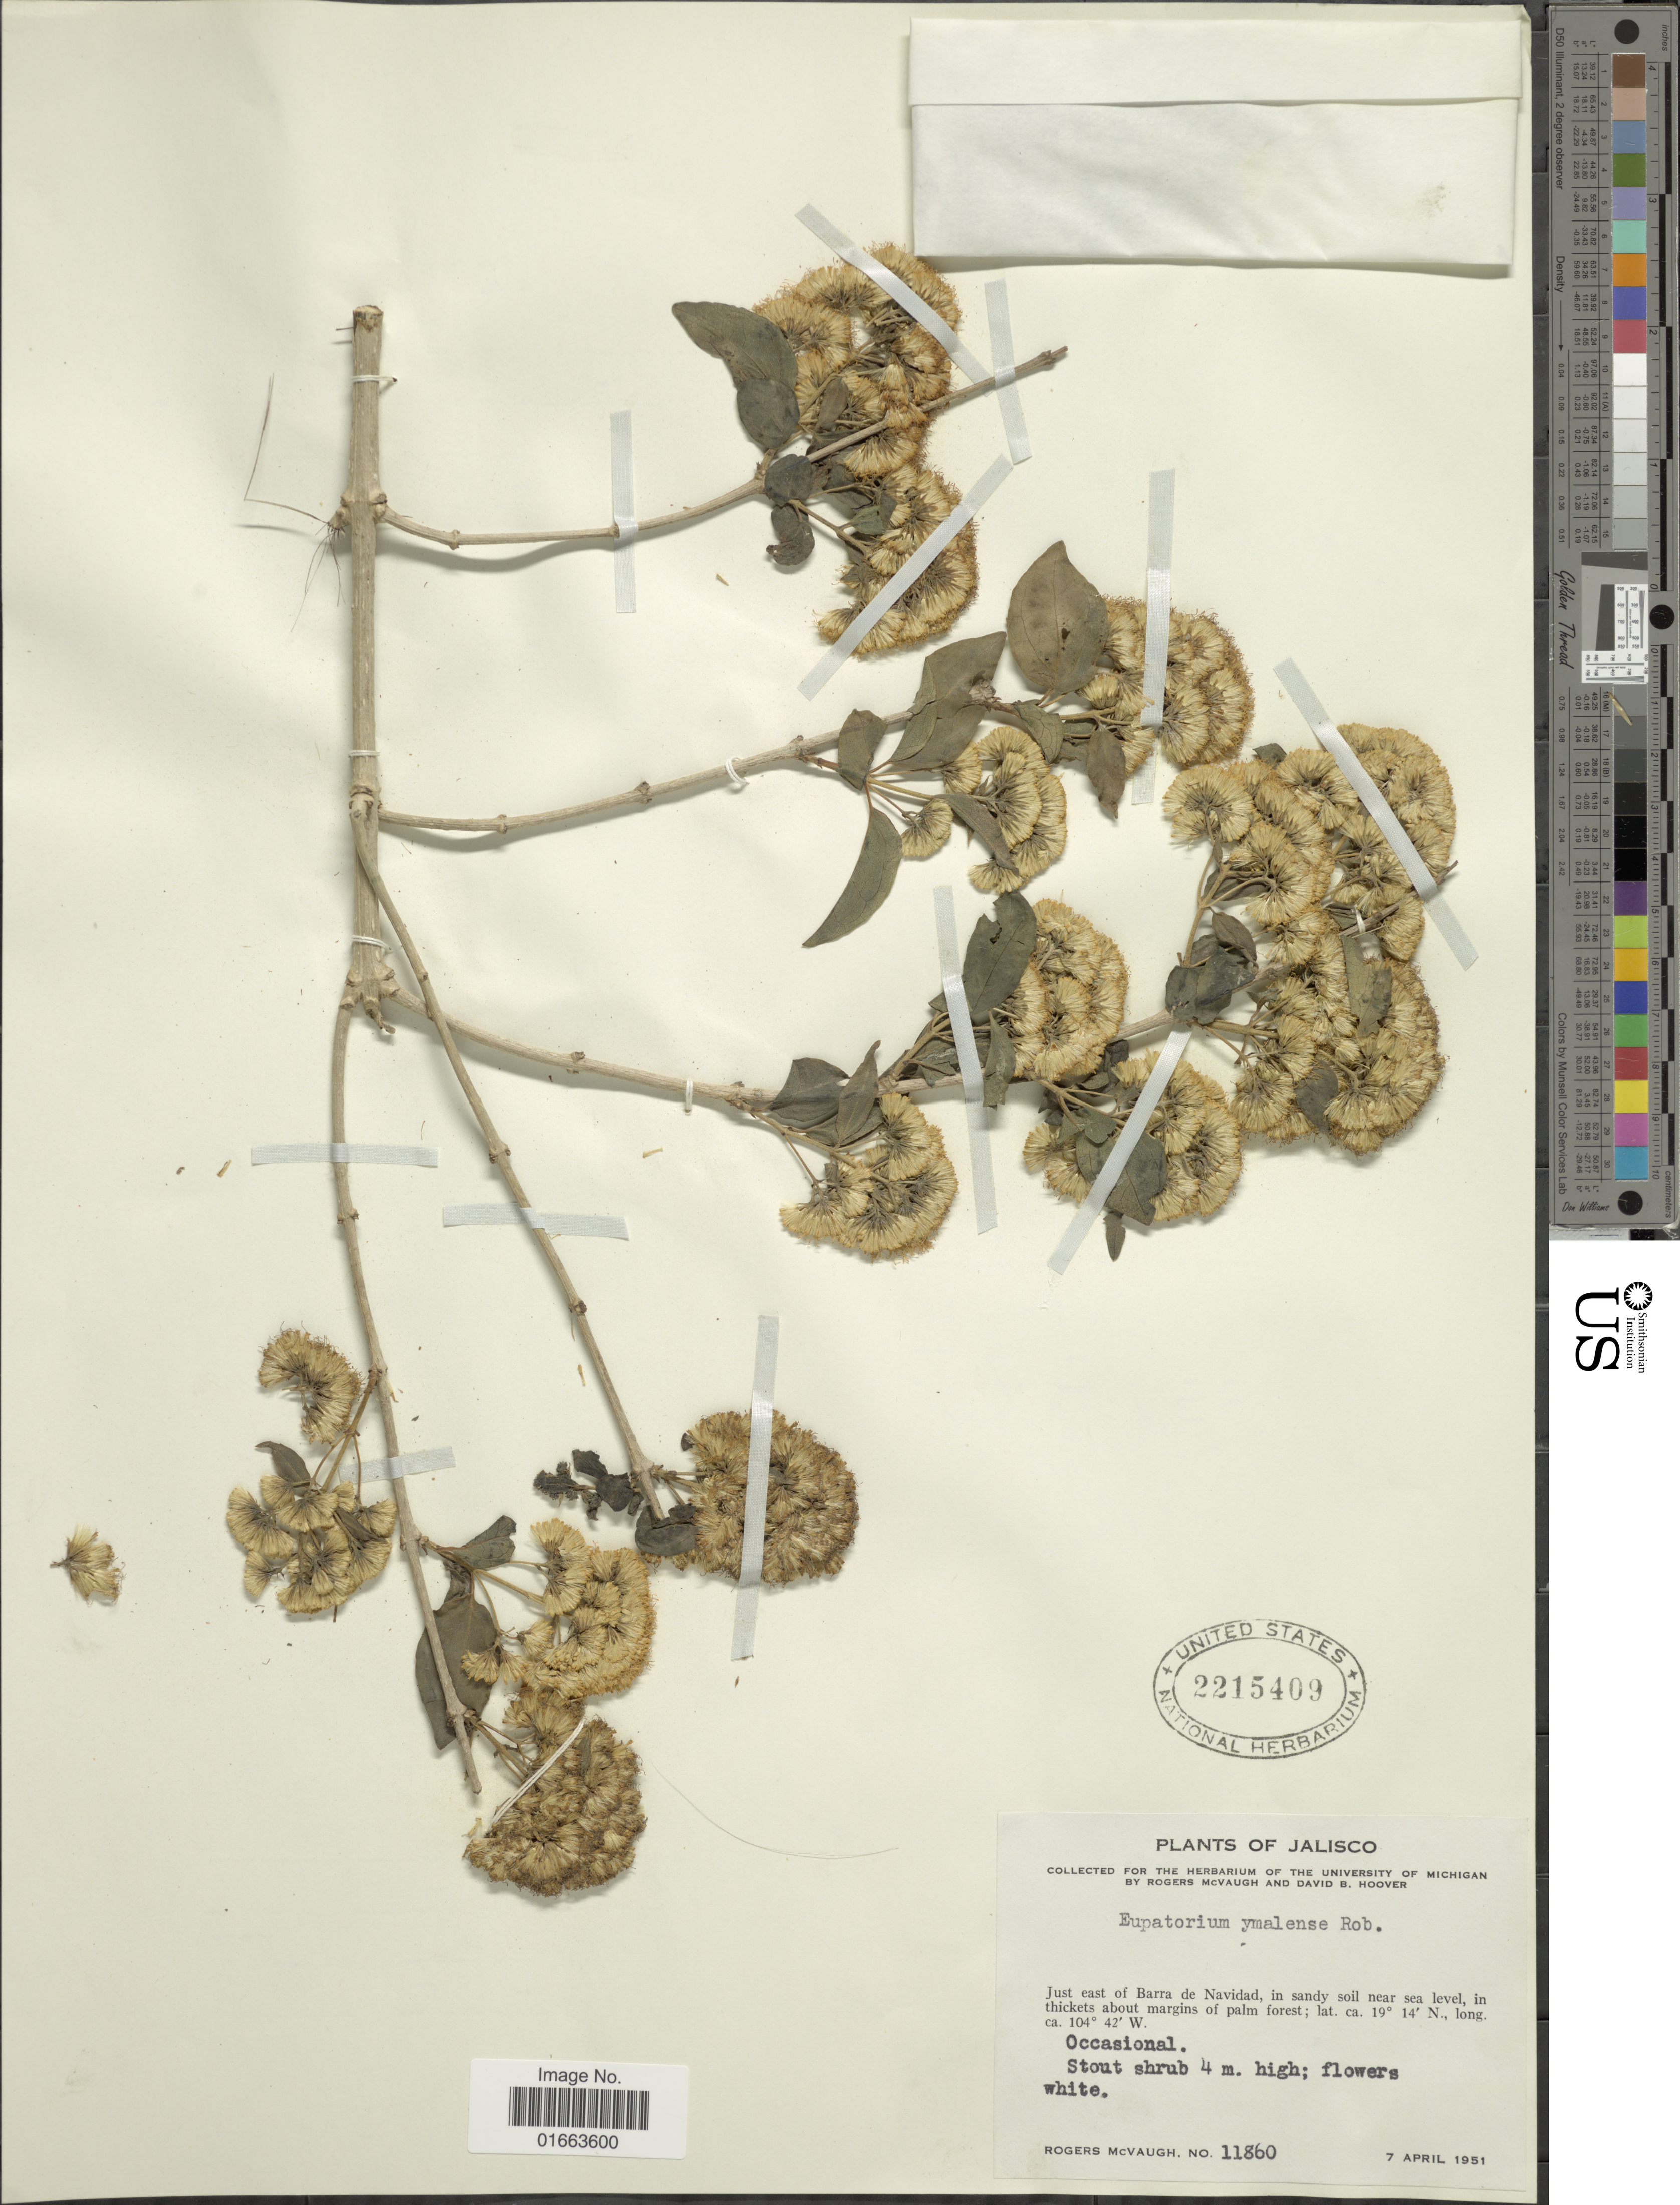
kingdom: Plantae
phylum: Tracheophyta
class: Magnoliopsida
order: Asterales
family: Asteraceae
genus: Koanophyllon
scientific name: Koanophyllon ymalense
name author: H. Rob.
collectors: R. McVaugh & D. B. Hoover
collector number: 11860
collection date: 1951-04-07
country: Mexico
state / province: Jalisco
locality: Just east of barra de Navidad, in sandy soil near sea level, in thickets about margins in palm forest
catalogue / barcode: US 2215409